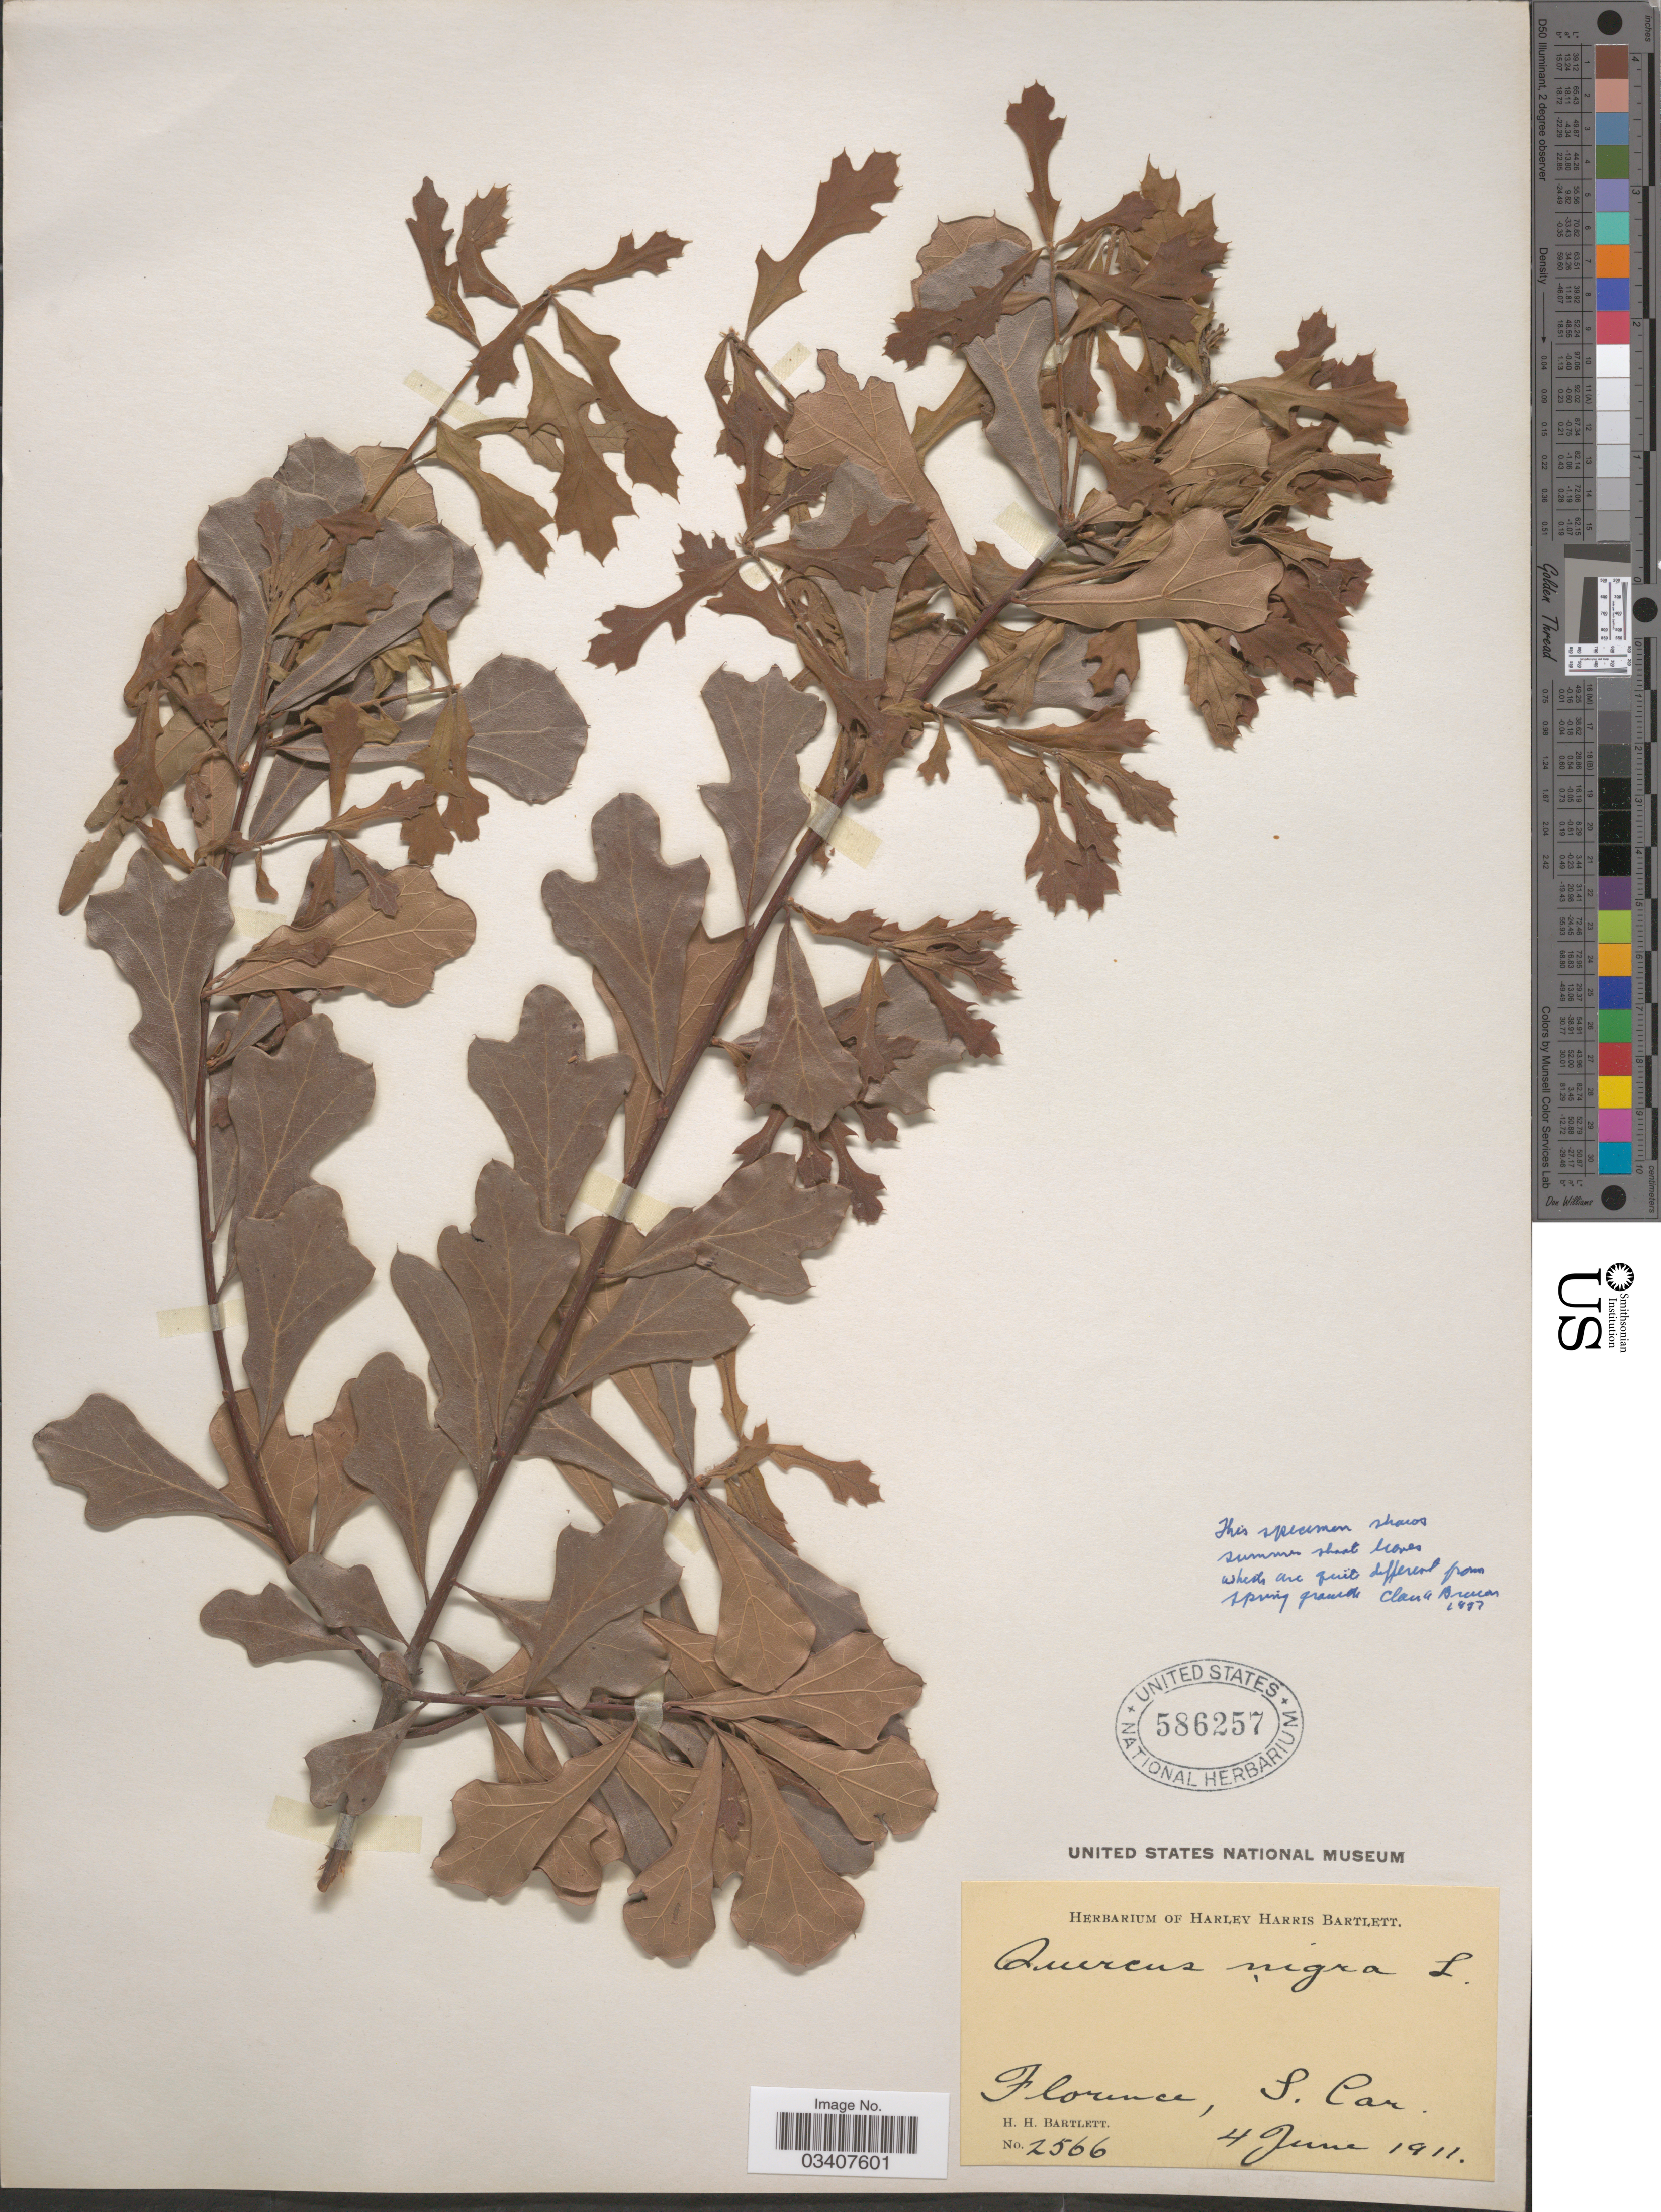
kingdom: Plantae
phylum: Tracheophyta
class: Magnoliopsida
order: Fagales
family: Fagaceae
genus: Quercus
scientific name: Quercus nigra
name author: L.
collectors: H. H. Bartlett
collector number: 2566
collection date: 1911-06-04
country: United States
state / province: South Carolina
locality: Florence.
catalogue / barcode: US 586257